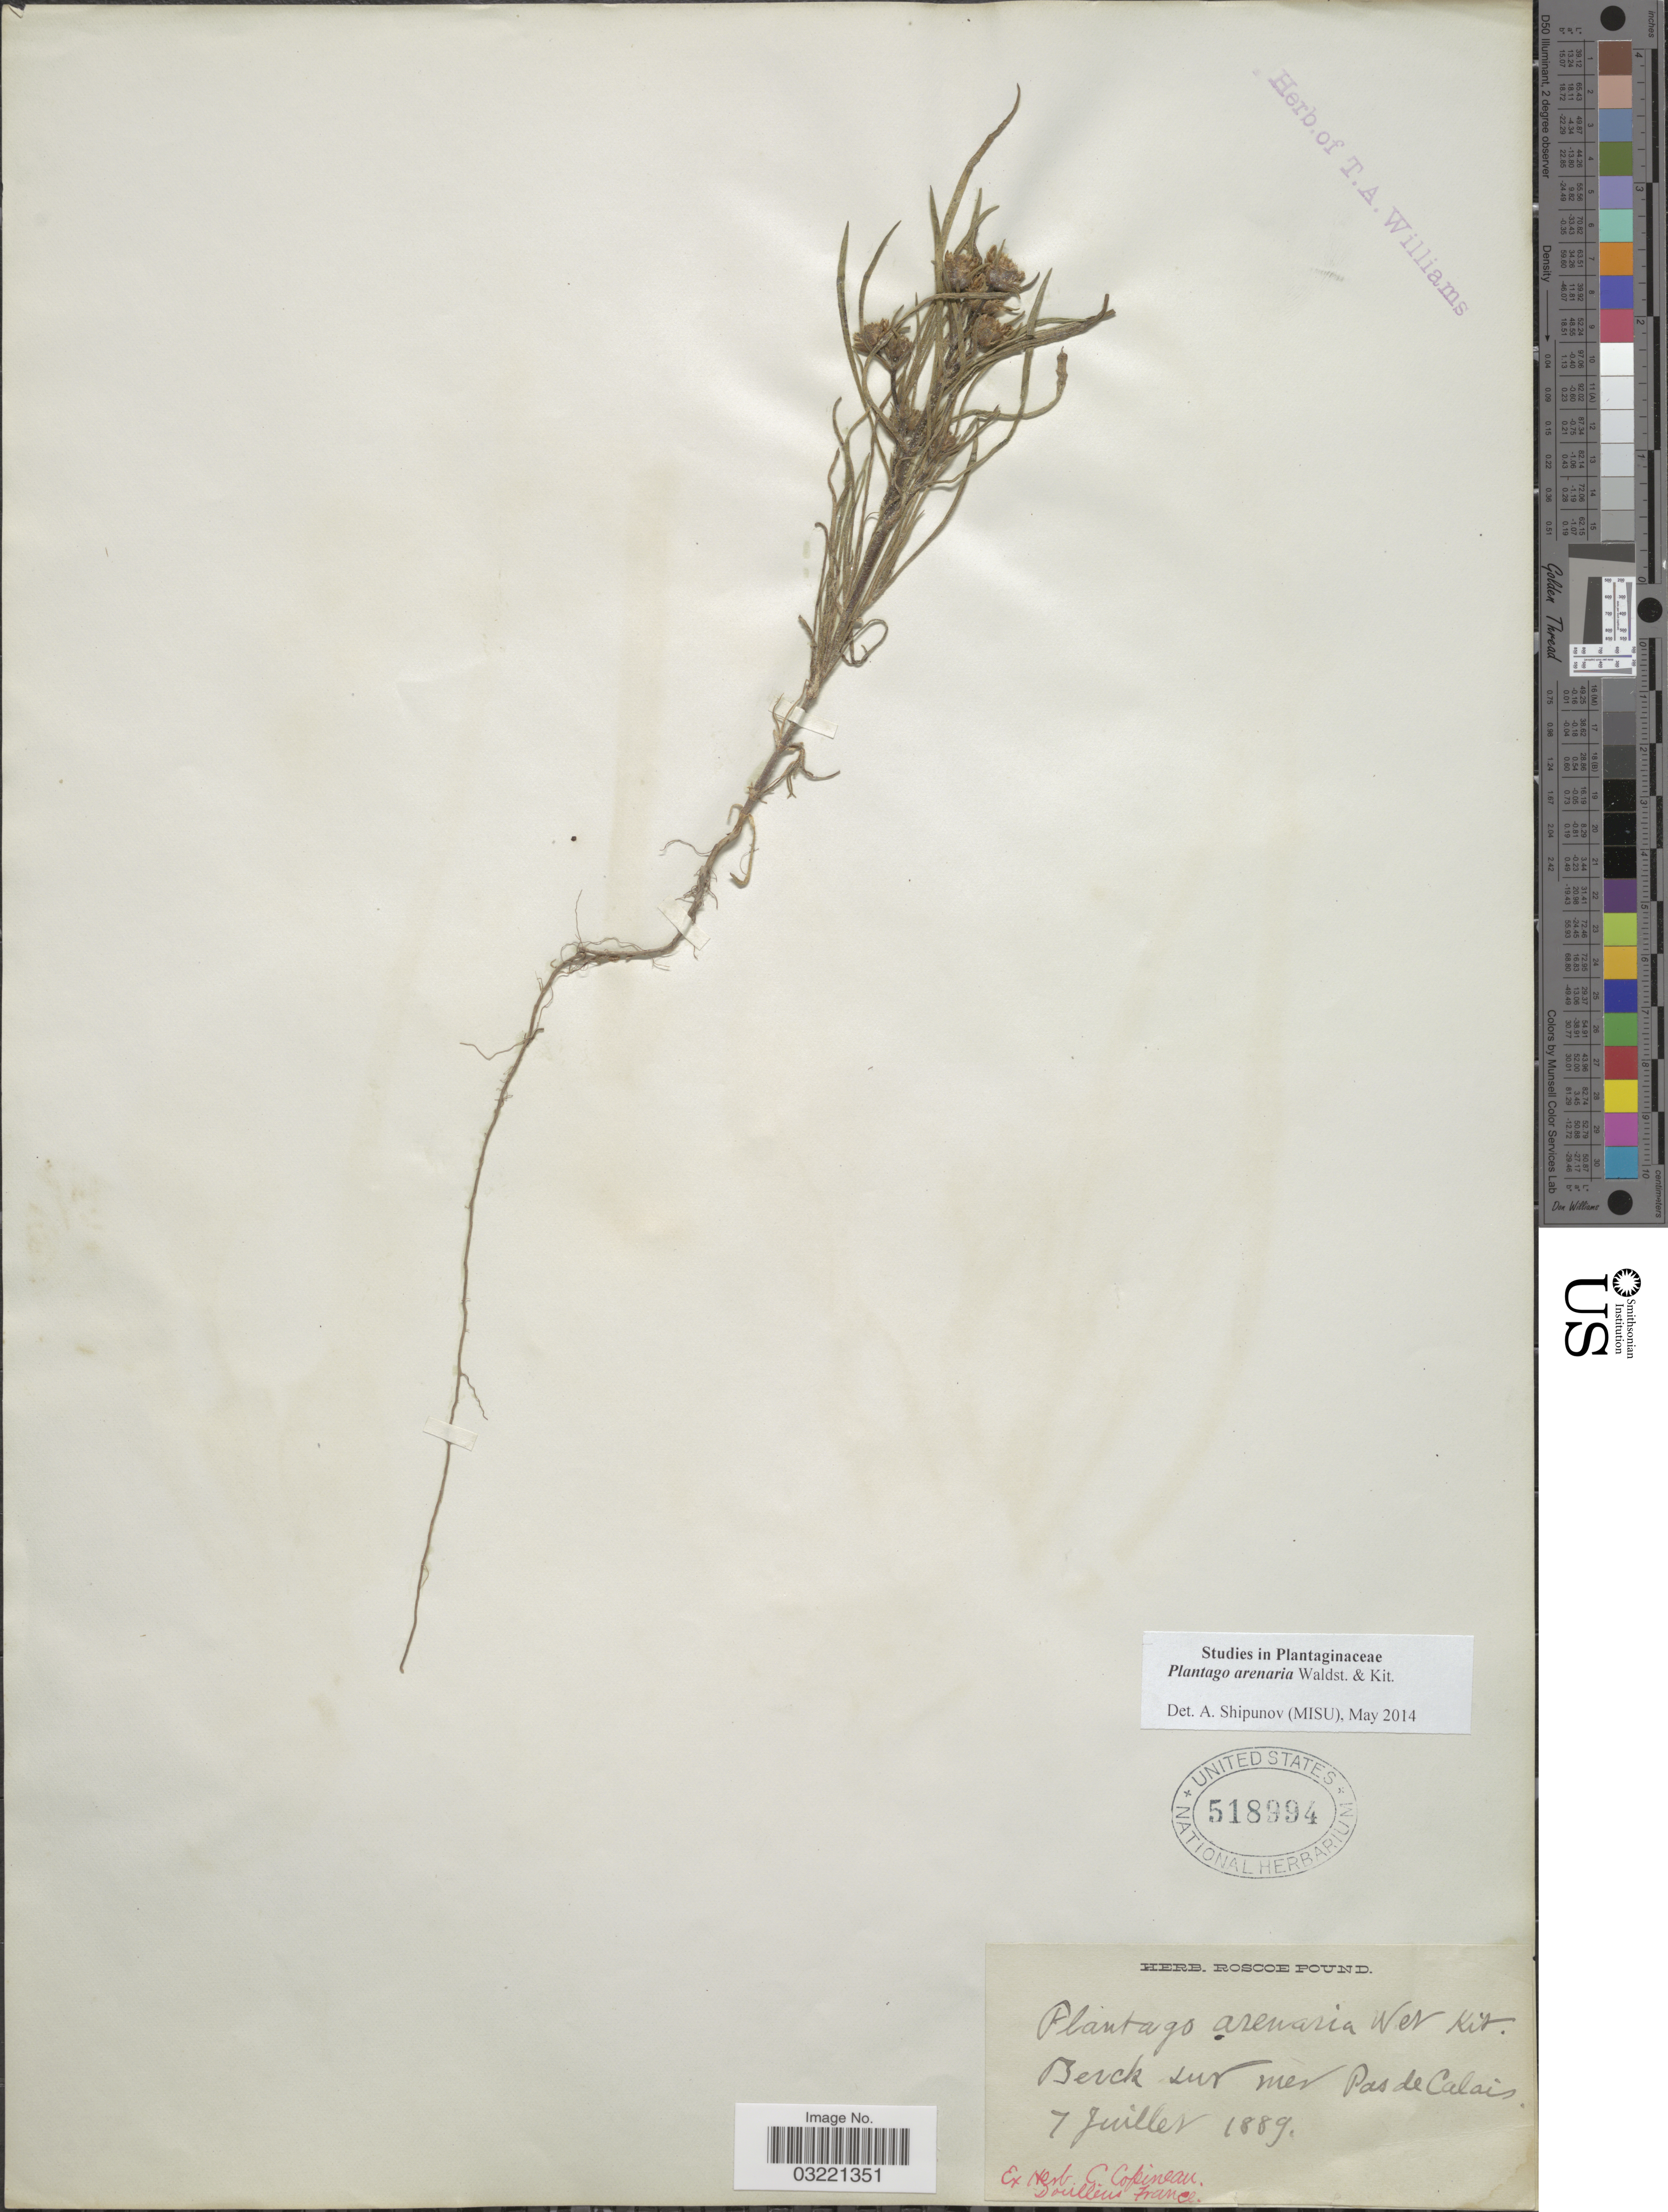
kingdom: Plantae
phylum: Tracheophyta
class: Magnoliopsida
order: Lamiales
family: Plantaginaceae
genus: Plantago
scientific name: Plantago arenaria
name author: Waldst. & Kit.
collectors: ex herb. Roscoe Pound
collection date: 1889-07-07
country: France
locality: Berck sur mer Pas de Calais.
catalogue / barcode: US 518994